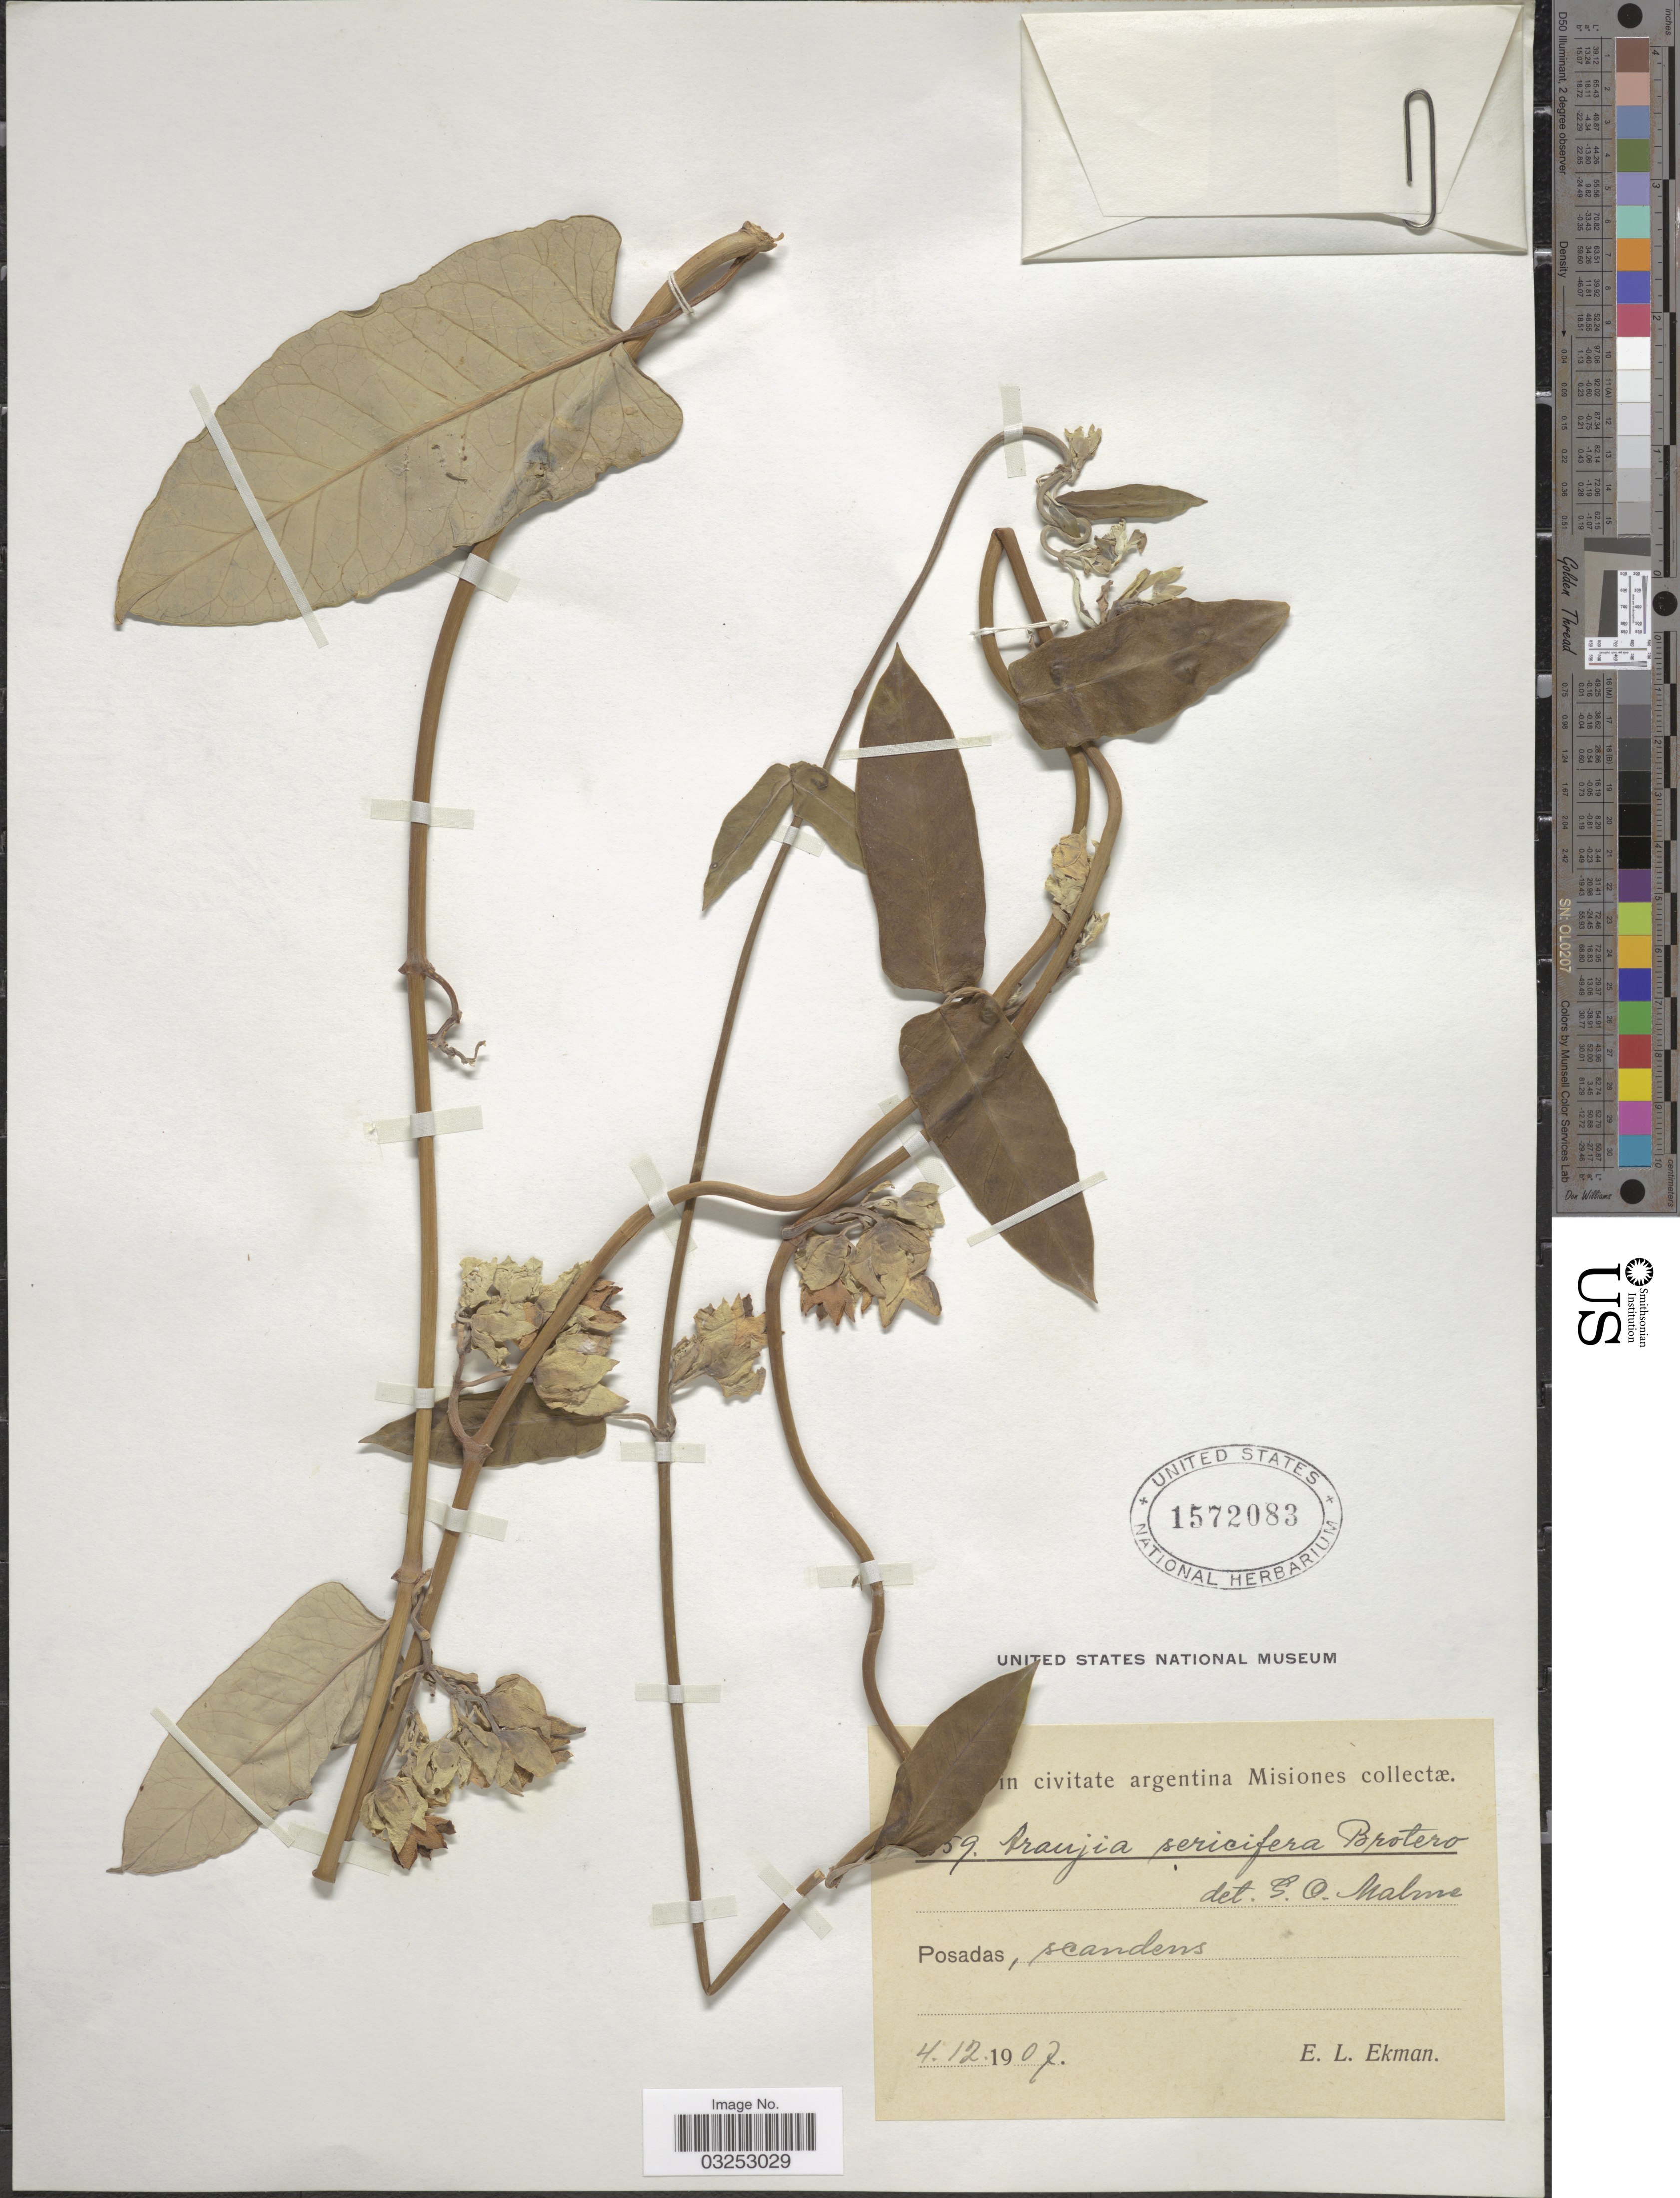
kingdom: Plantae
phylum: Tracheophyta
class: Magnoliopsida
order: Gentianales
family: Apocynaceae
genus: Araujia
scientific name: Araujia sericifera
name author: Brot.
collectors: E. L. Ekman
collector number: !59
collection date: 1907-12-04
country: Argentina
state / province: Misiones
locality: Posadas, scandens.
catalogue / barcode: US 1572083